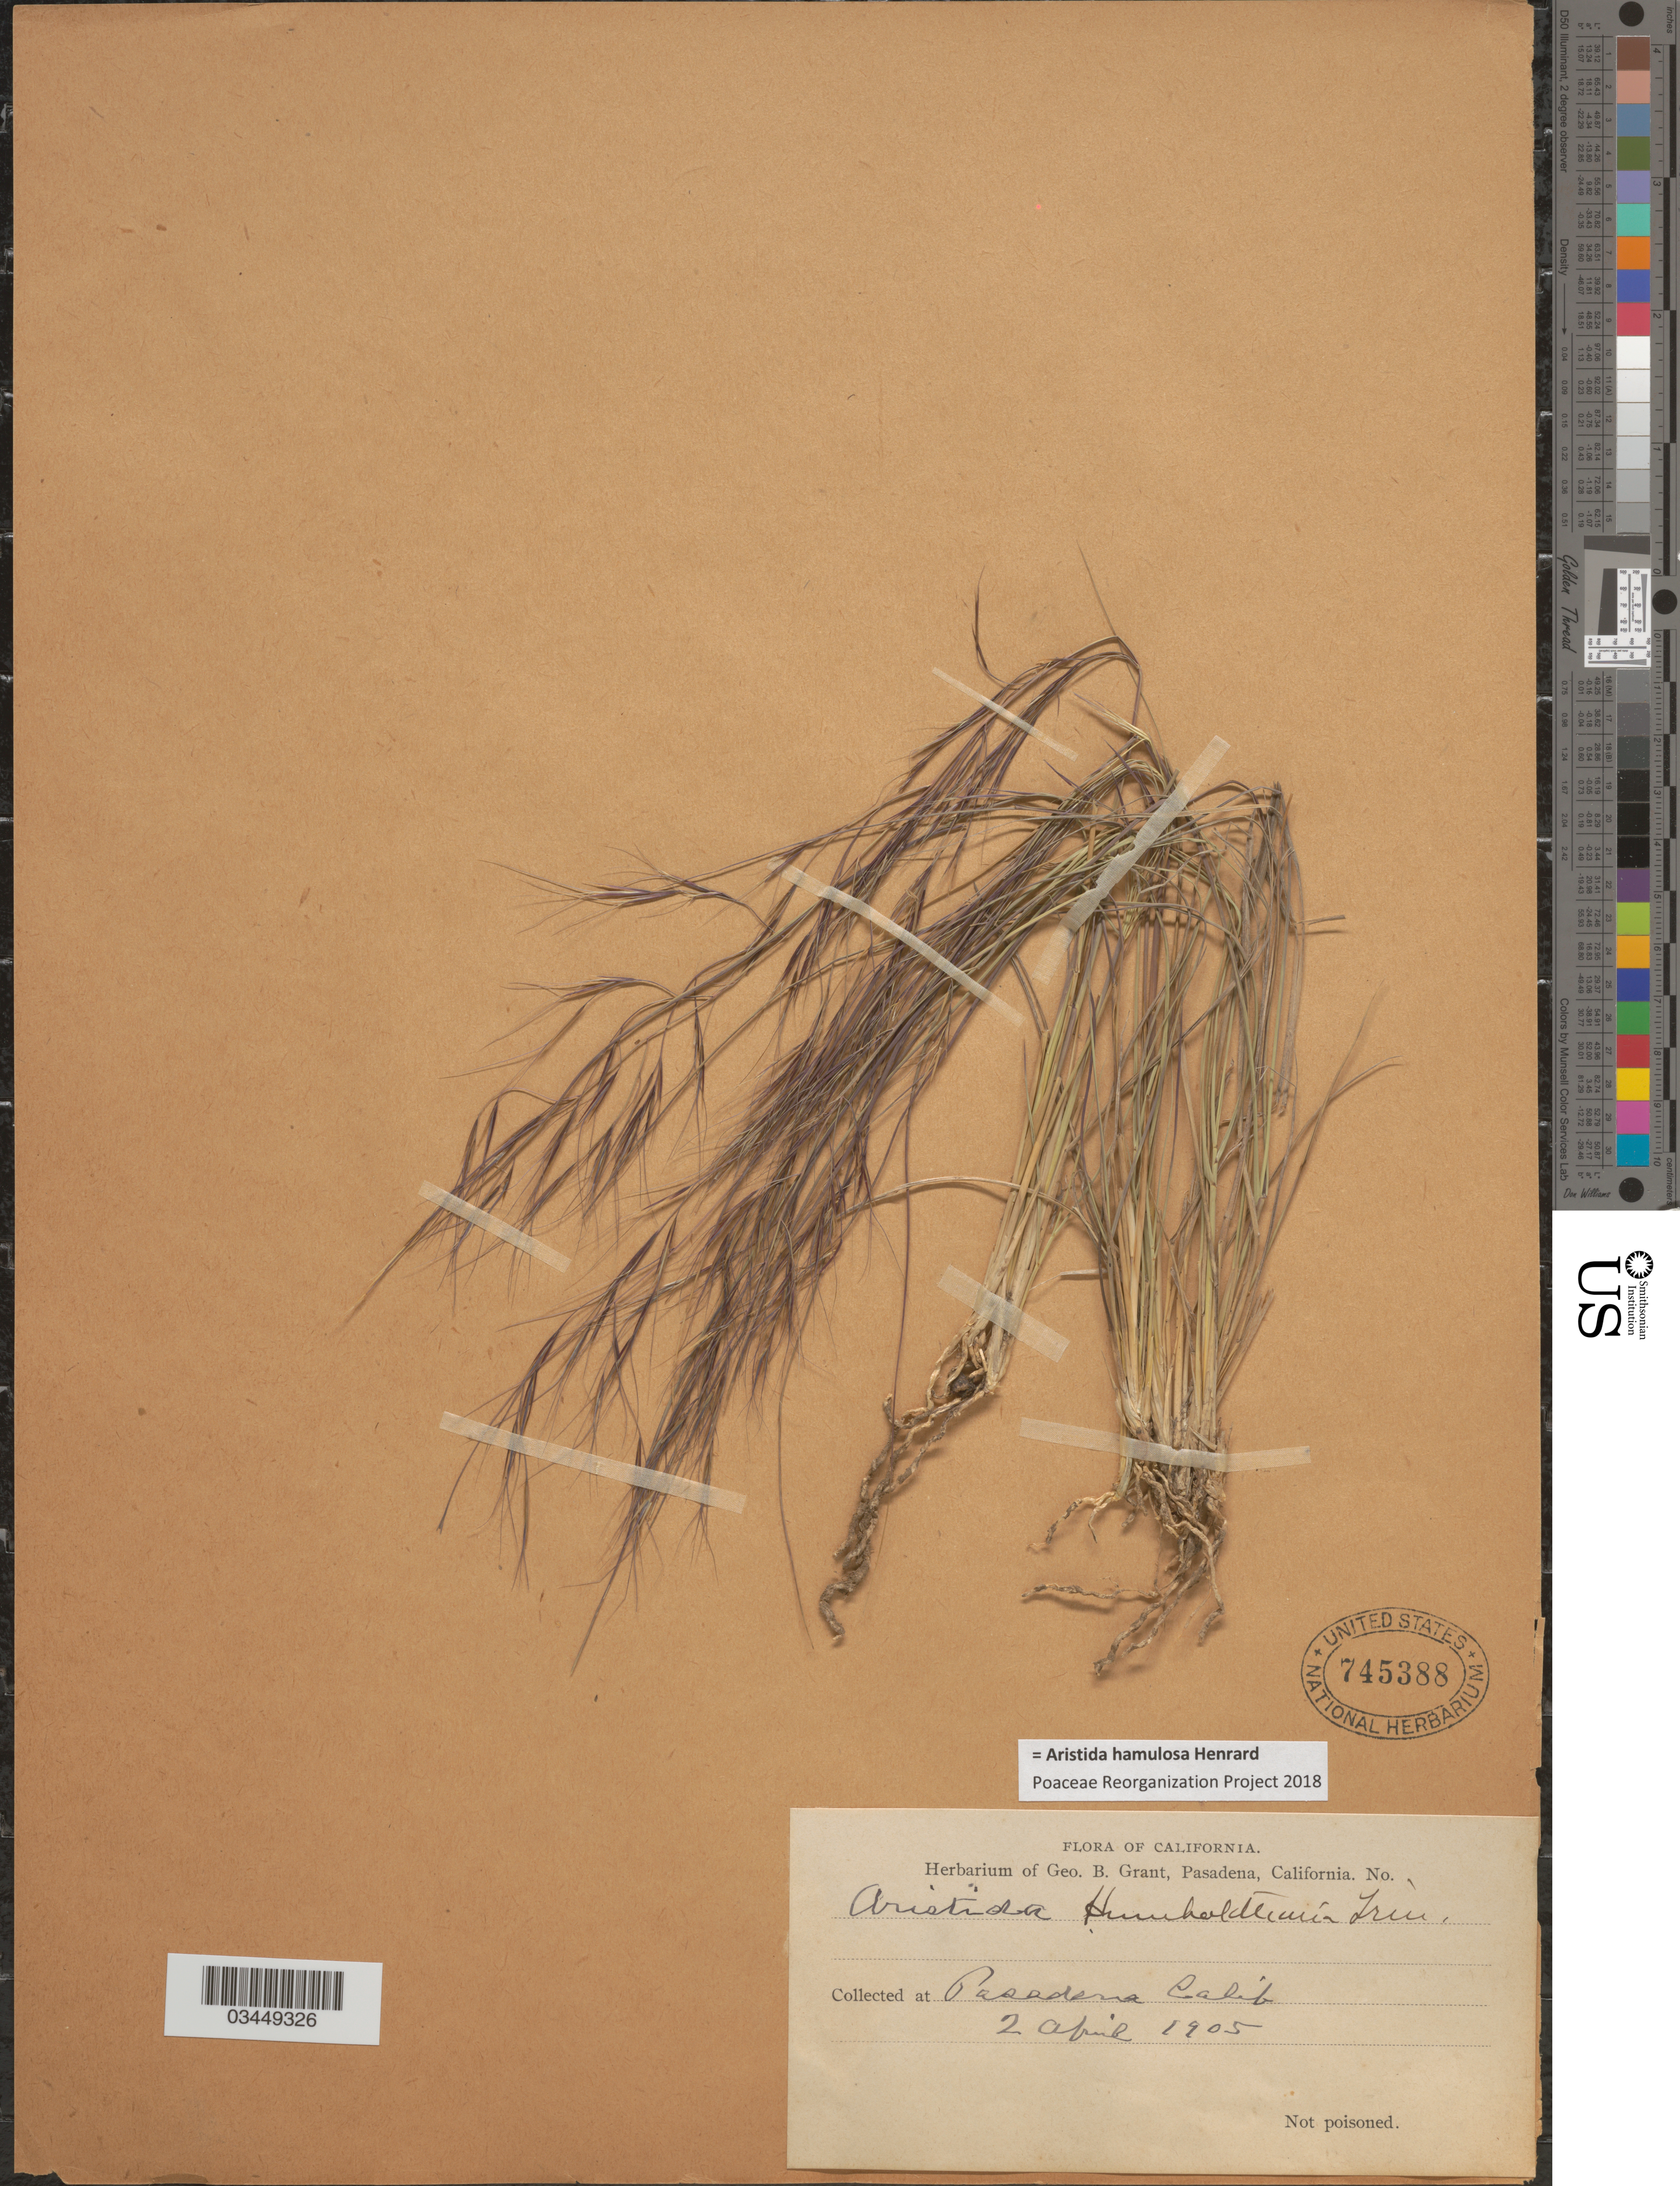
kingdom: Plantae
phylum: Tracheophyta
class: Liliopsida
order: Poales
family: Poaceae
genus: Aristida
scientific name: Aristida hamulosa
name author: Henr.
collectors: ex herb. Geo. B. Grant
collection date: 1905-04-02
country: United States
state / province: California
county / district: Los Angeles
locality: Pasadena.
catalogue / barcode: US 745388